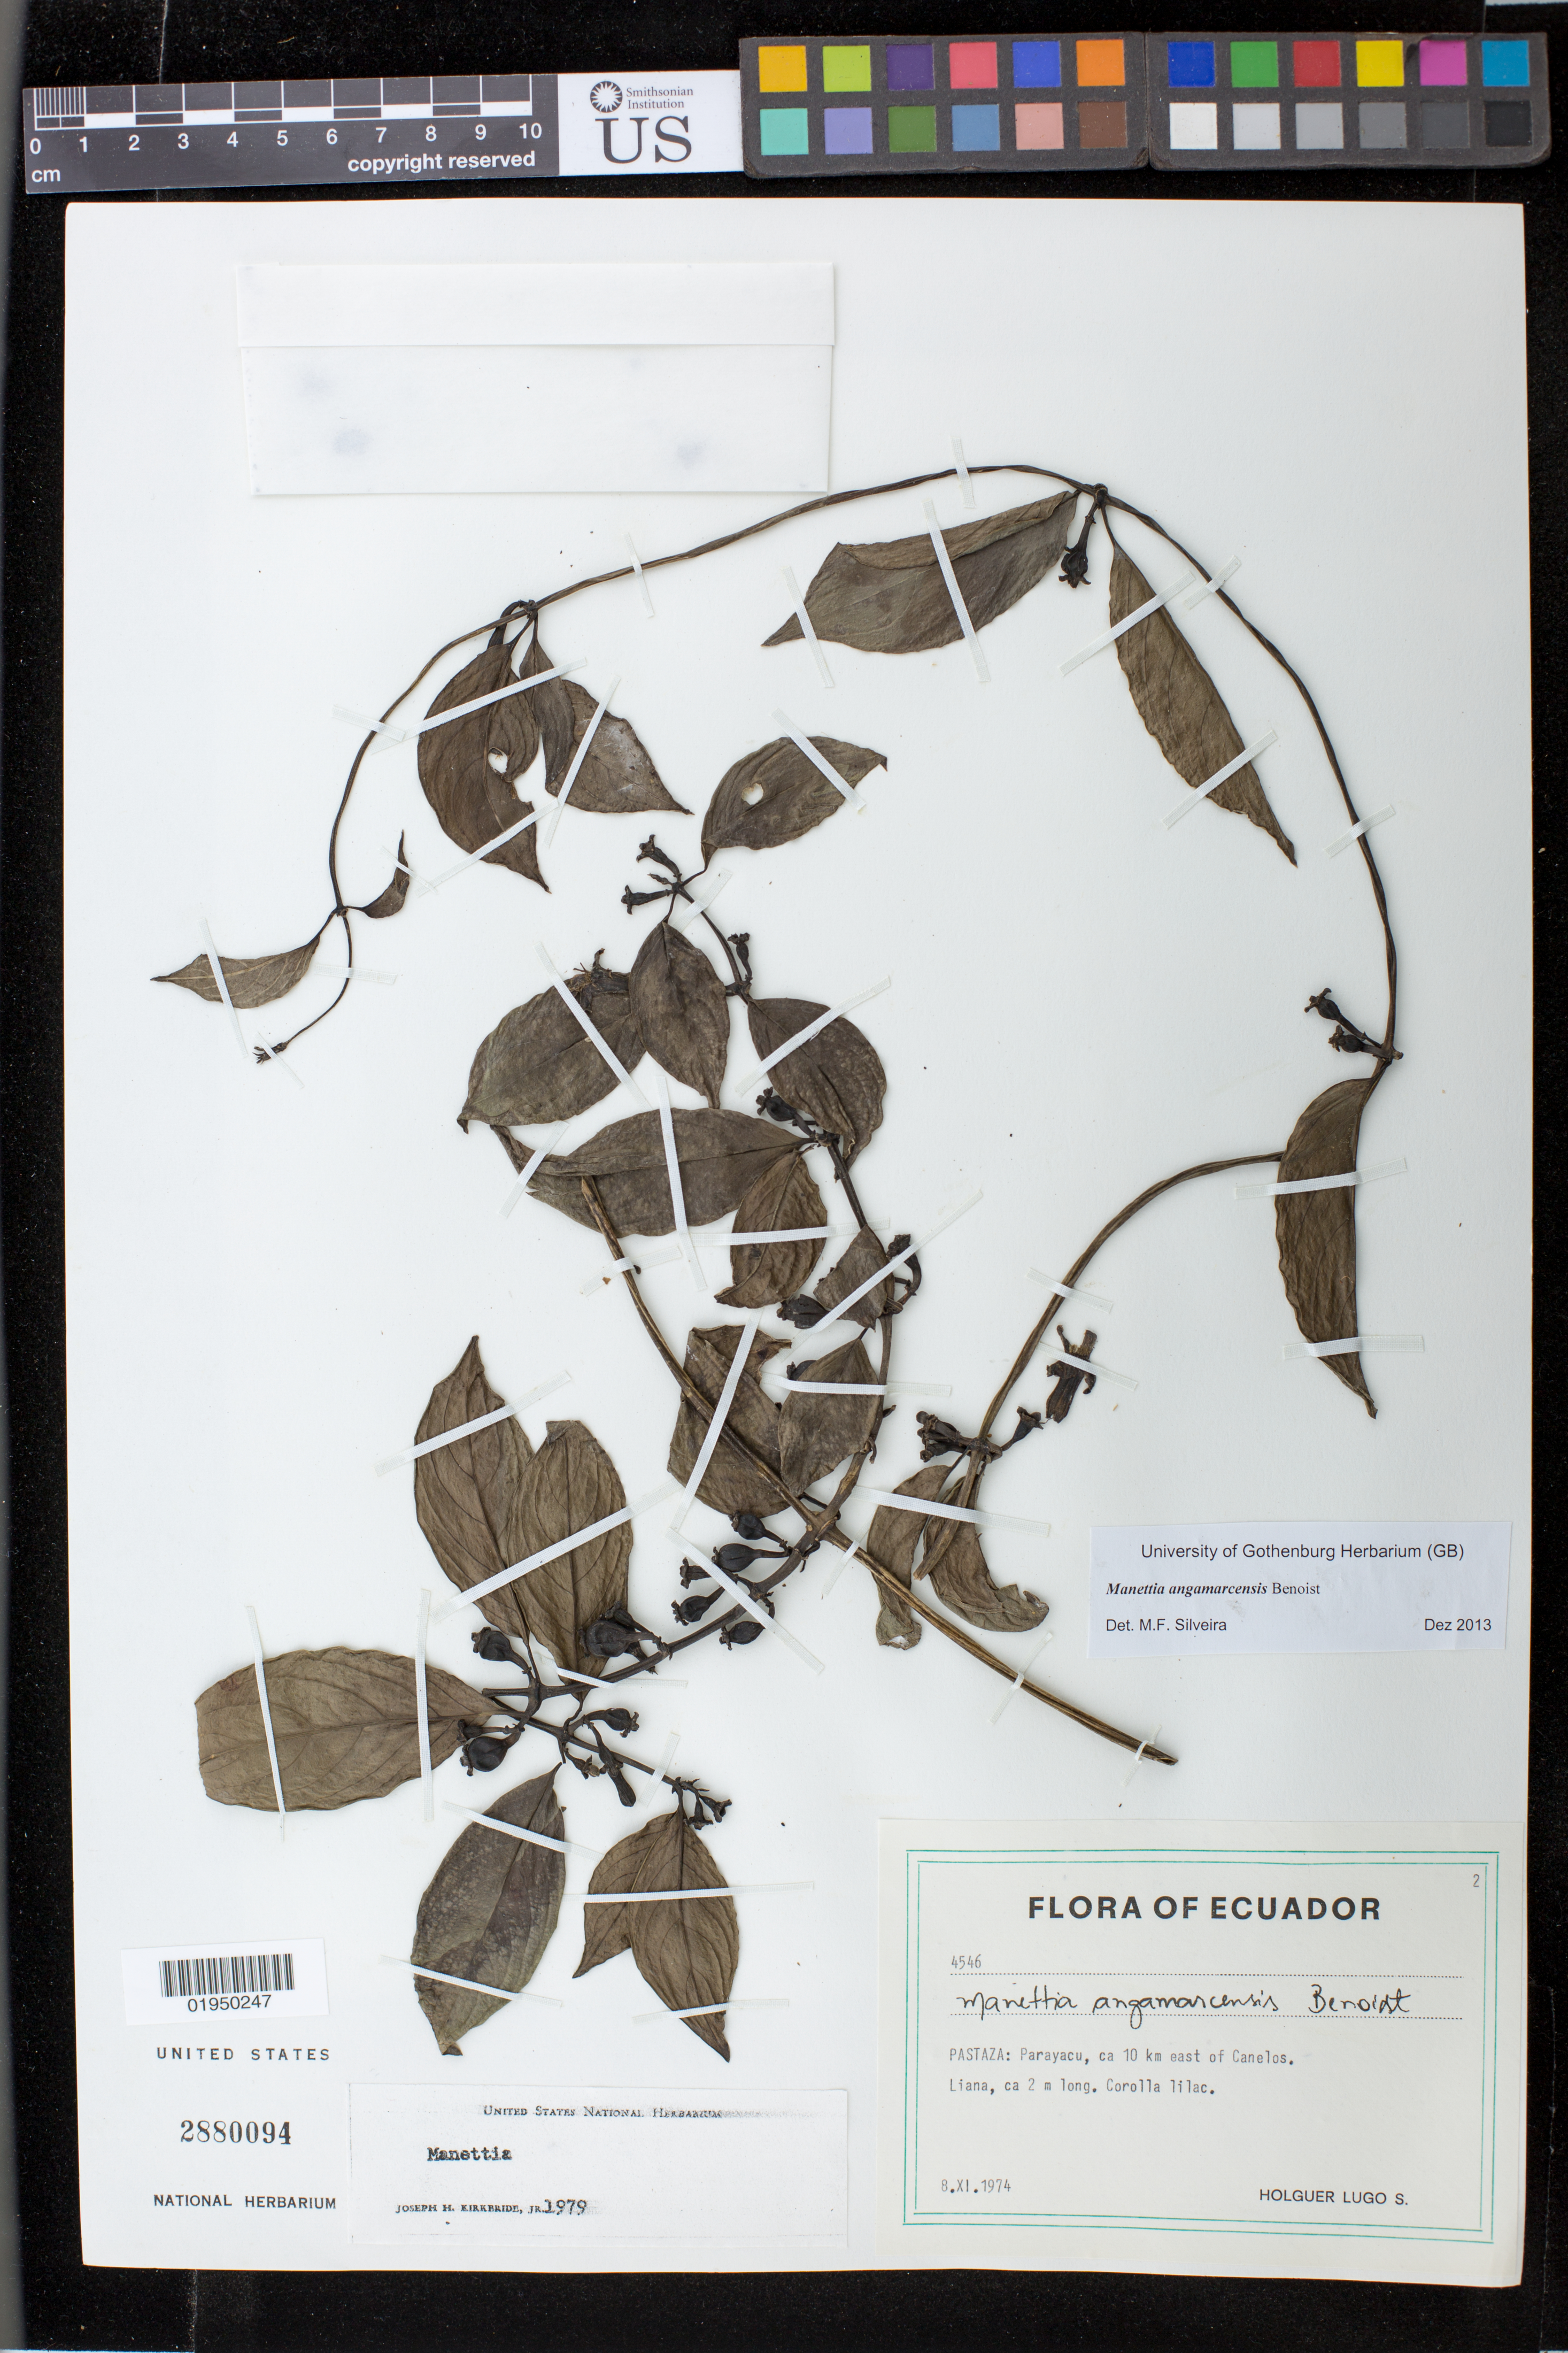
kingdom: Plantae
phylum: Tracheophyta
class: Magnoliopsida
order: Gentianales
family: Rubiaceae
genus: Manettia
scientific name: Manettia angamarcensis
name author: Benoist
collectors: H. Lugo S.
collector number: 4546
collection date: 1974-11-08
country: Ecuador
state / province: Pastaza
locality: Parayacu, ca 10 km east of Canelos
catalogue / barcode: US 2881194